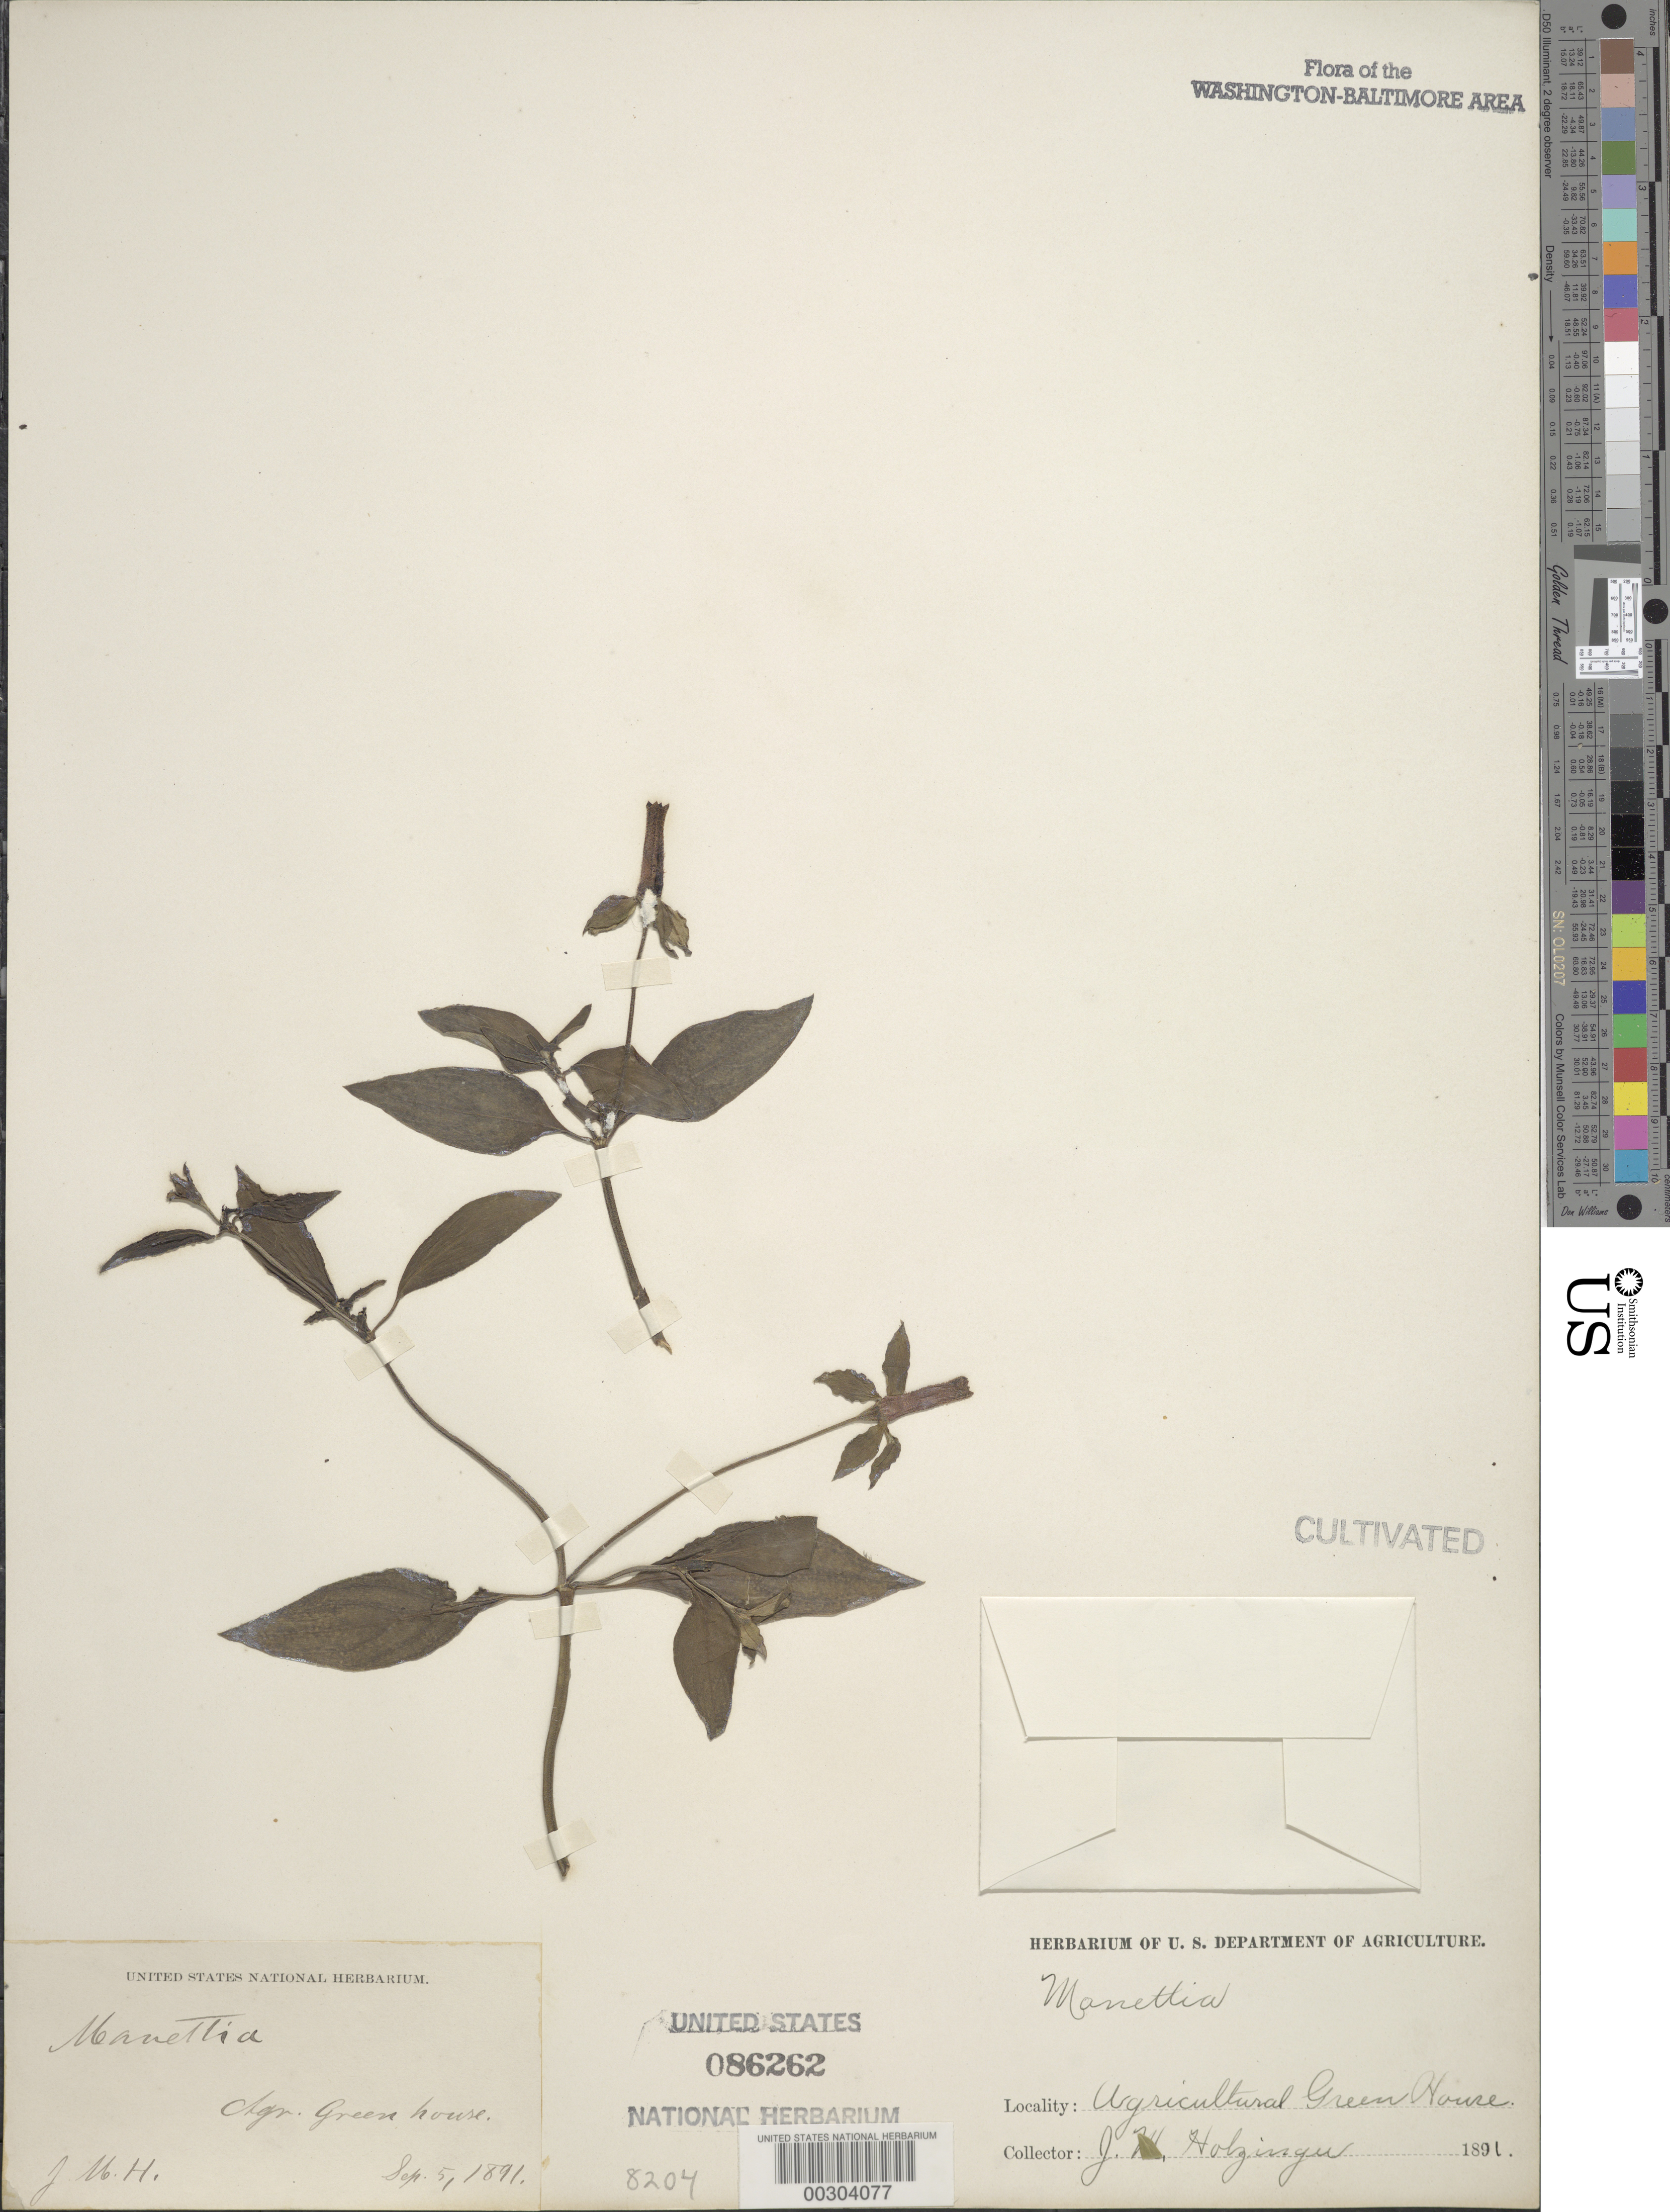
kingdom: Plantae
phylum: Tracheophyta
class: Magnoliopsida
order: Gentianales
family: Rubiaceae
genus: Manettia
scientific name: Manettia sp.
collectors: J. M. Holzinger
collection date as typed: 1891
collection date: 1891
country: United States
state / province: District of Columbia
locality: Department of Agriculture Greenhouse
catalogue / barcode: US 86262